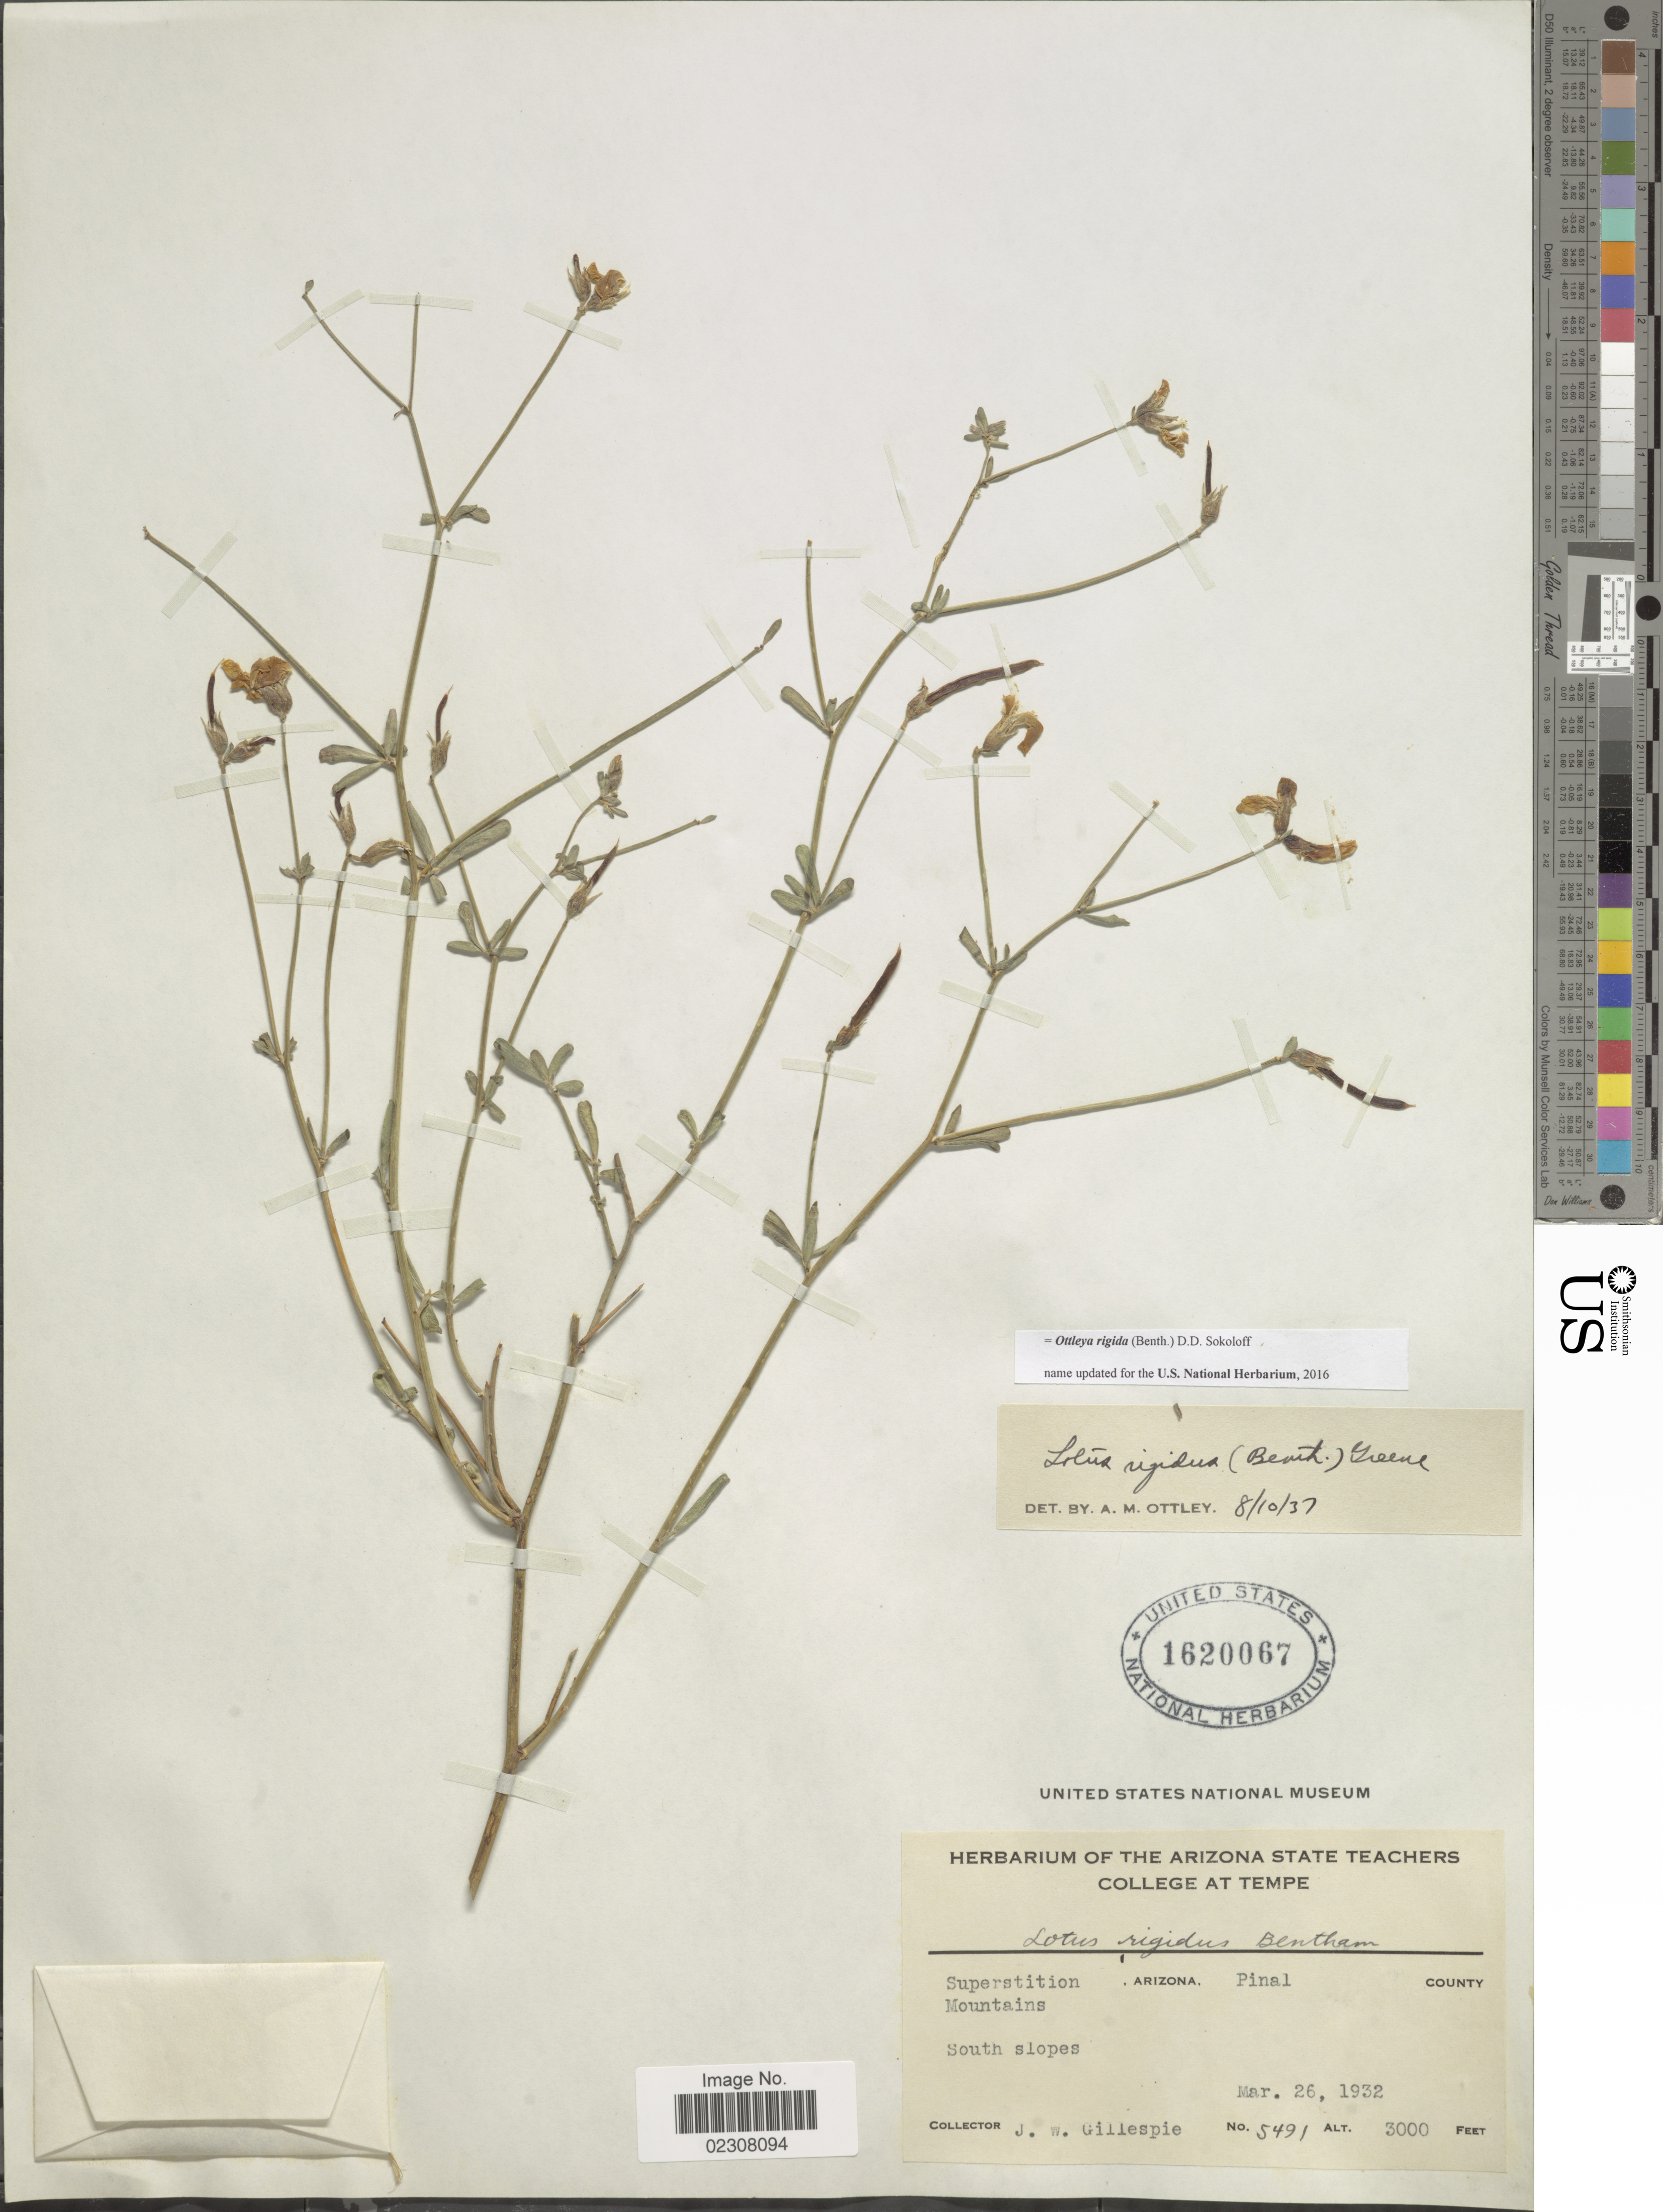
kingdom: Plantae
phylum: Tracheophyta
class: Magnoliopsida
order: Fabales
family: Fabaceae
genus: Ottleya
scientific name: Ottleya rigida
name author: (Benth.) D.D. Sokoloff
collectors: J. W. Gillespie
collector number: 5491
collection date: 1932-03-26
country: United States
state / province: Arizona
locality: Superstition Mountains, Pinal County, South slopes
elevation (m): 914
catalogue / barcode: US 1620067